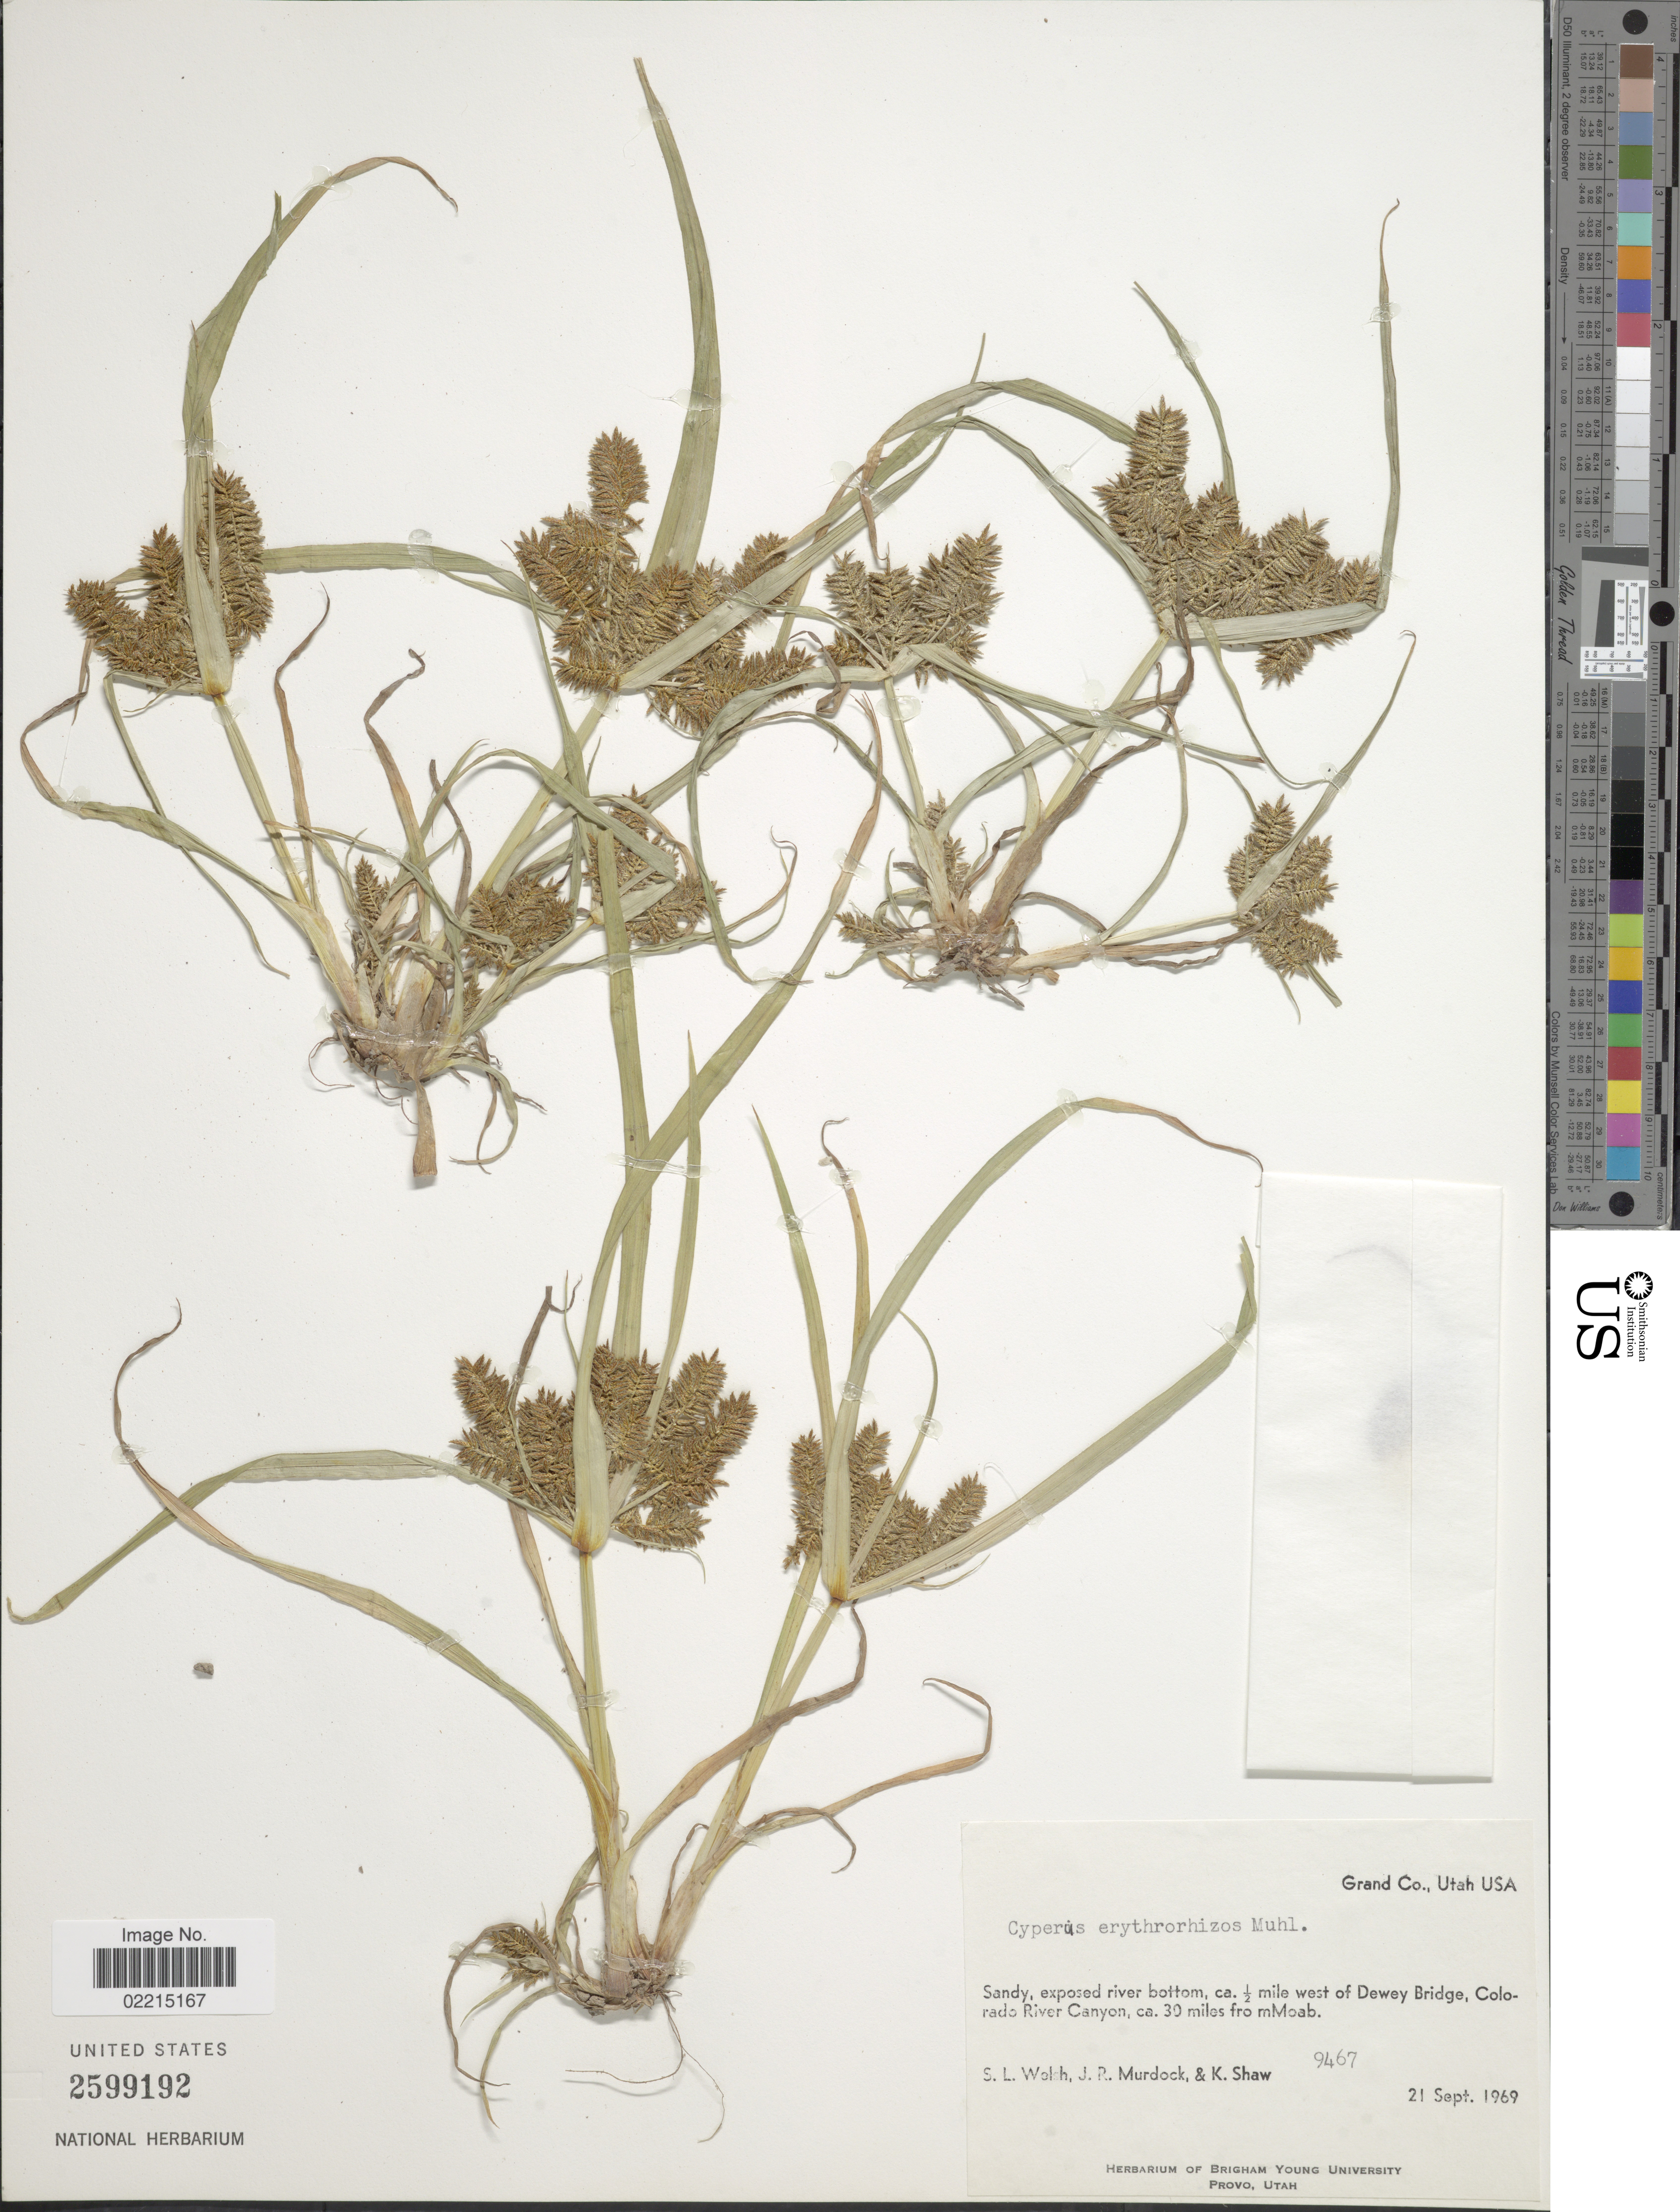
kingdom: Plantae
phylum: Tracheophyta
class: Liliopsida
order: Poales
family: Cyperaceae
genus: Cyperus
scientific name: Cyperus erythrorhizos Muhl.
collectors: S. Welsh, J. Murdock & K. Shaw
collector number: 9467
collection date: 1969-09-21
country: United States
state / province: Utah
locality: Grand Co. ca. ½ mile west of Dewey Bridge, Colorado River Canyon, ca. 30 miles from Moab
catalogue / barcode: US 2599192